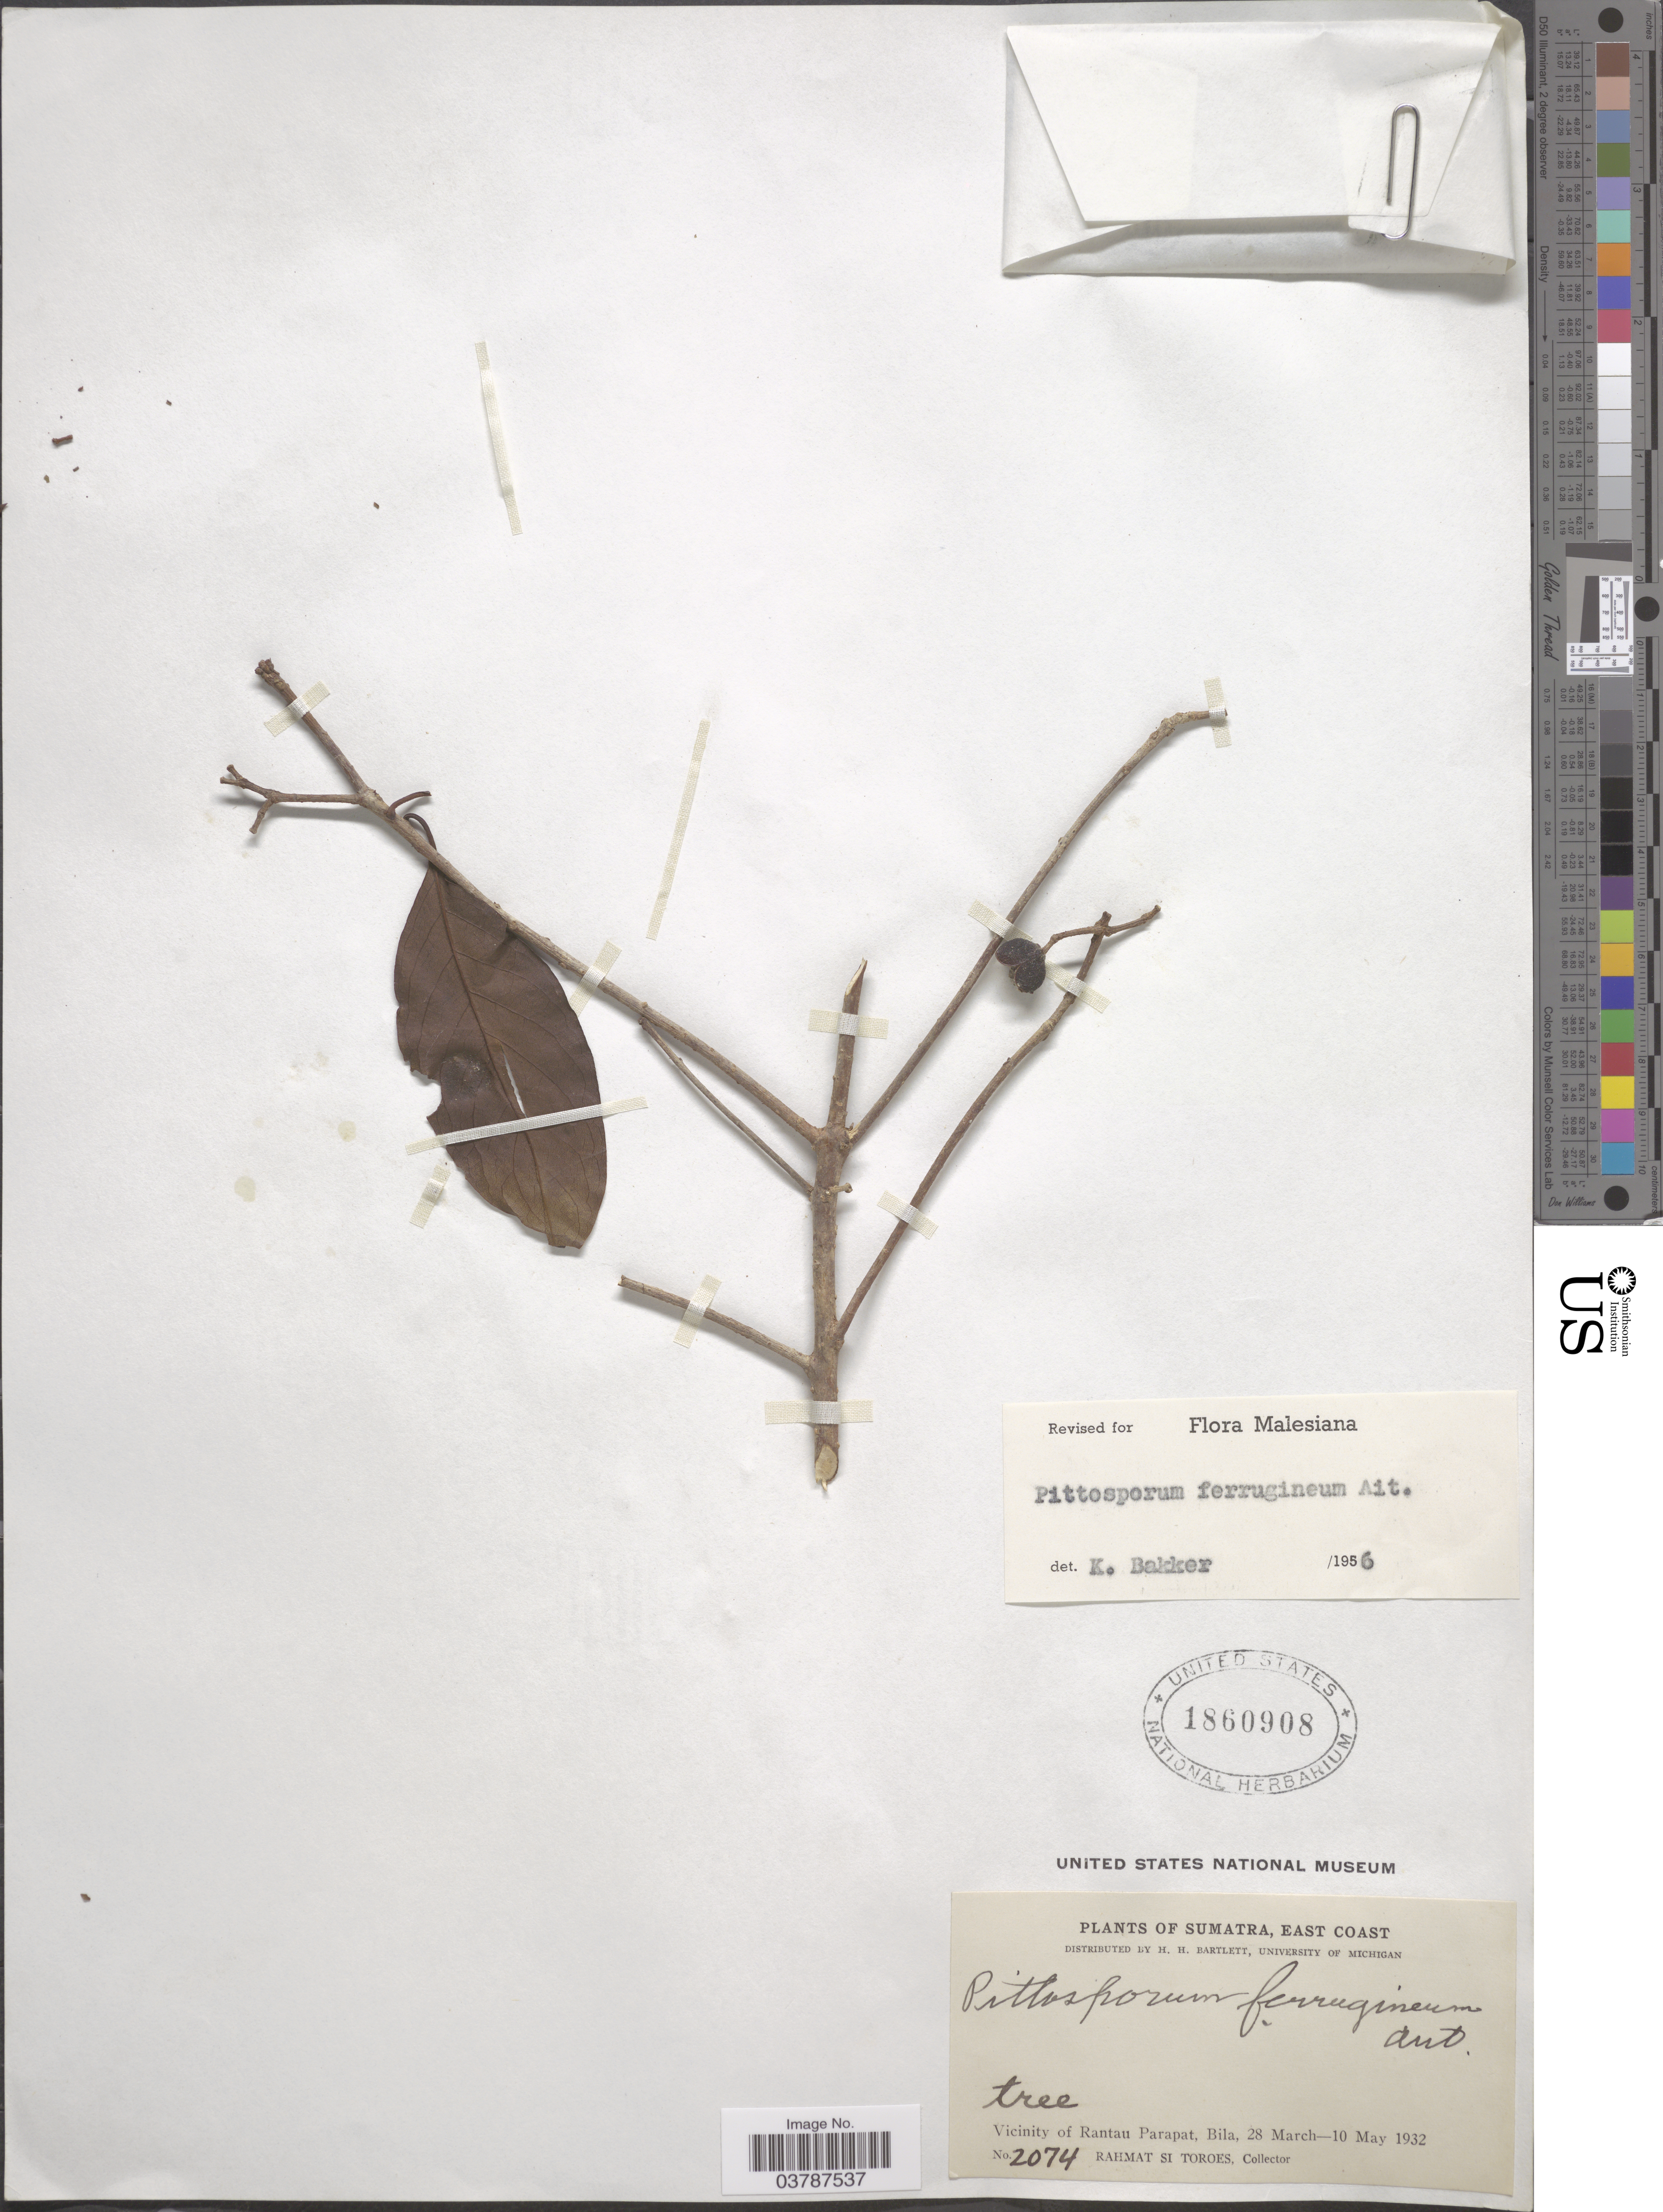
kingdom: Plantae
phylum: Tracheophyta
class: Magnoliopsida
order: Apiales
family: Pittosporaceae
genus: Pittosporum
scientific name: Pittosporum ferrugineum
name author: Dryand. ex Aiton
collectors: Rahmat Si Boeea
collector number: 2074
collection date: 1932-03-28/1932-05-10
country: Indonesia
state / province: Sumatra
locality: East Coast. Vicinity of Rantau Parapat, Bila.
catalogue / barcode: US 1860908